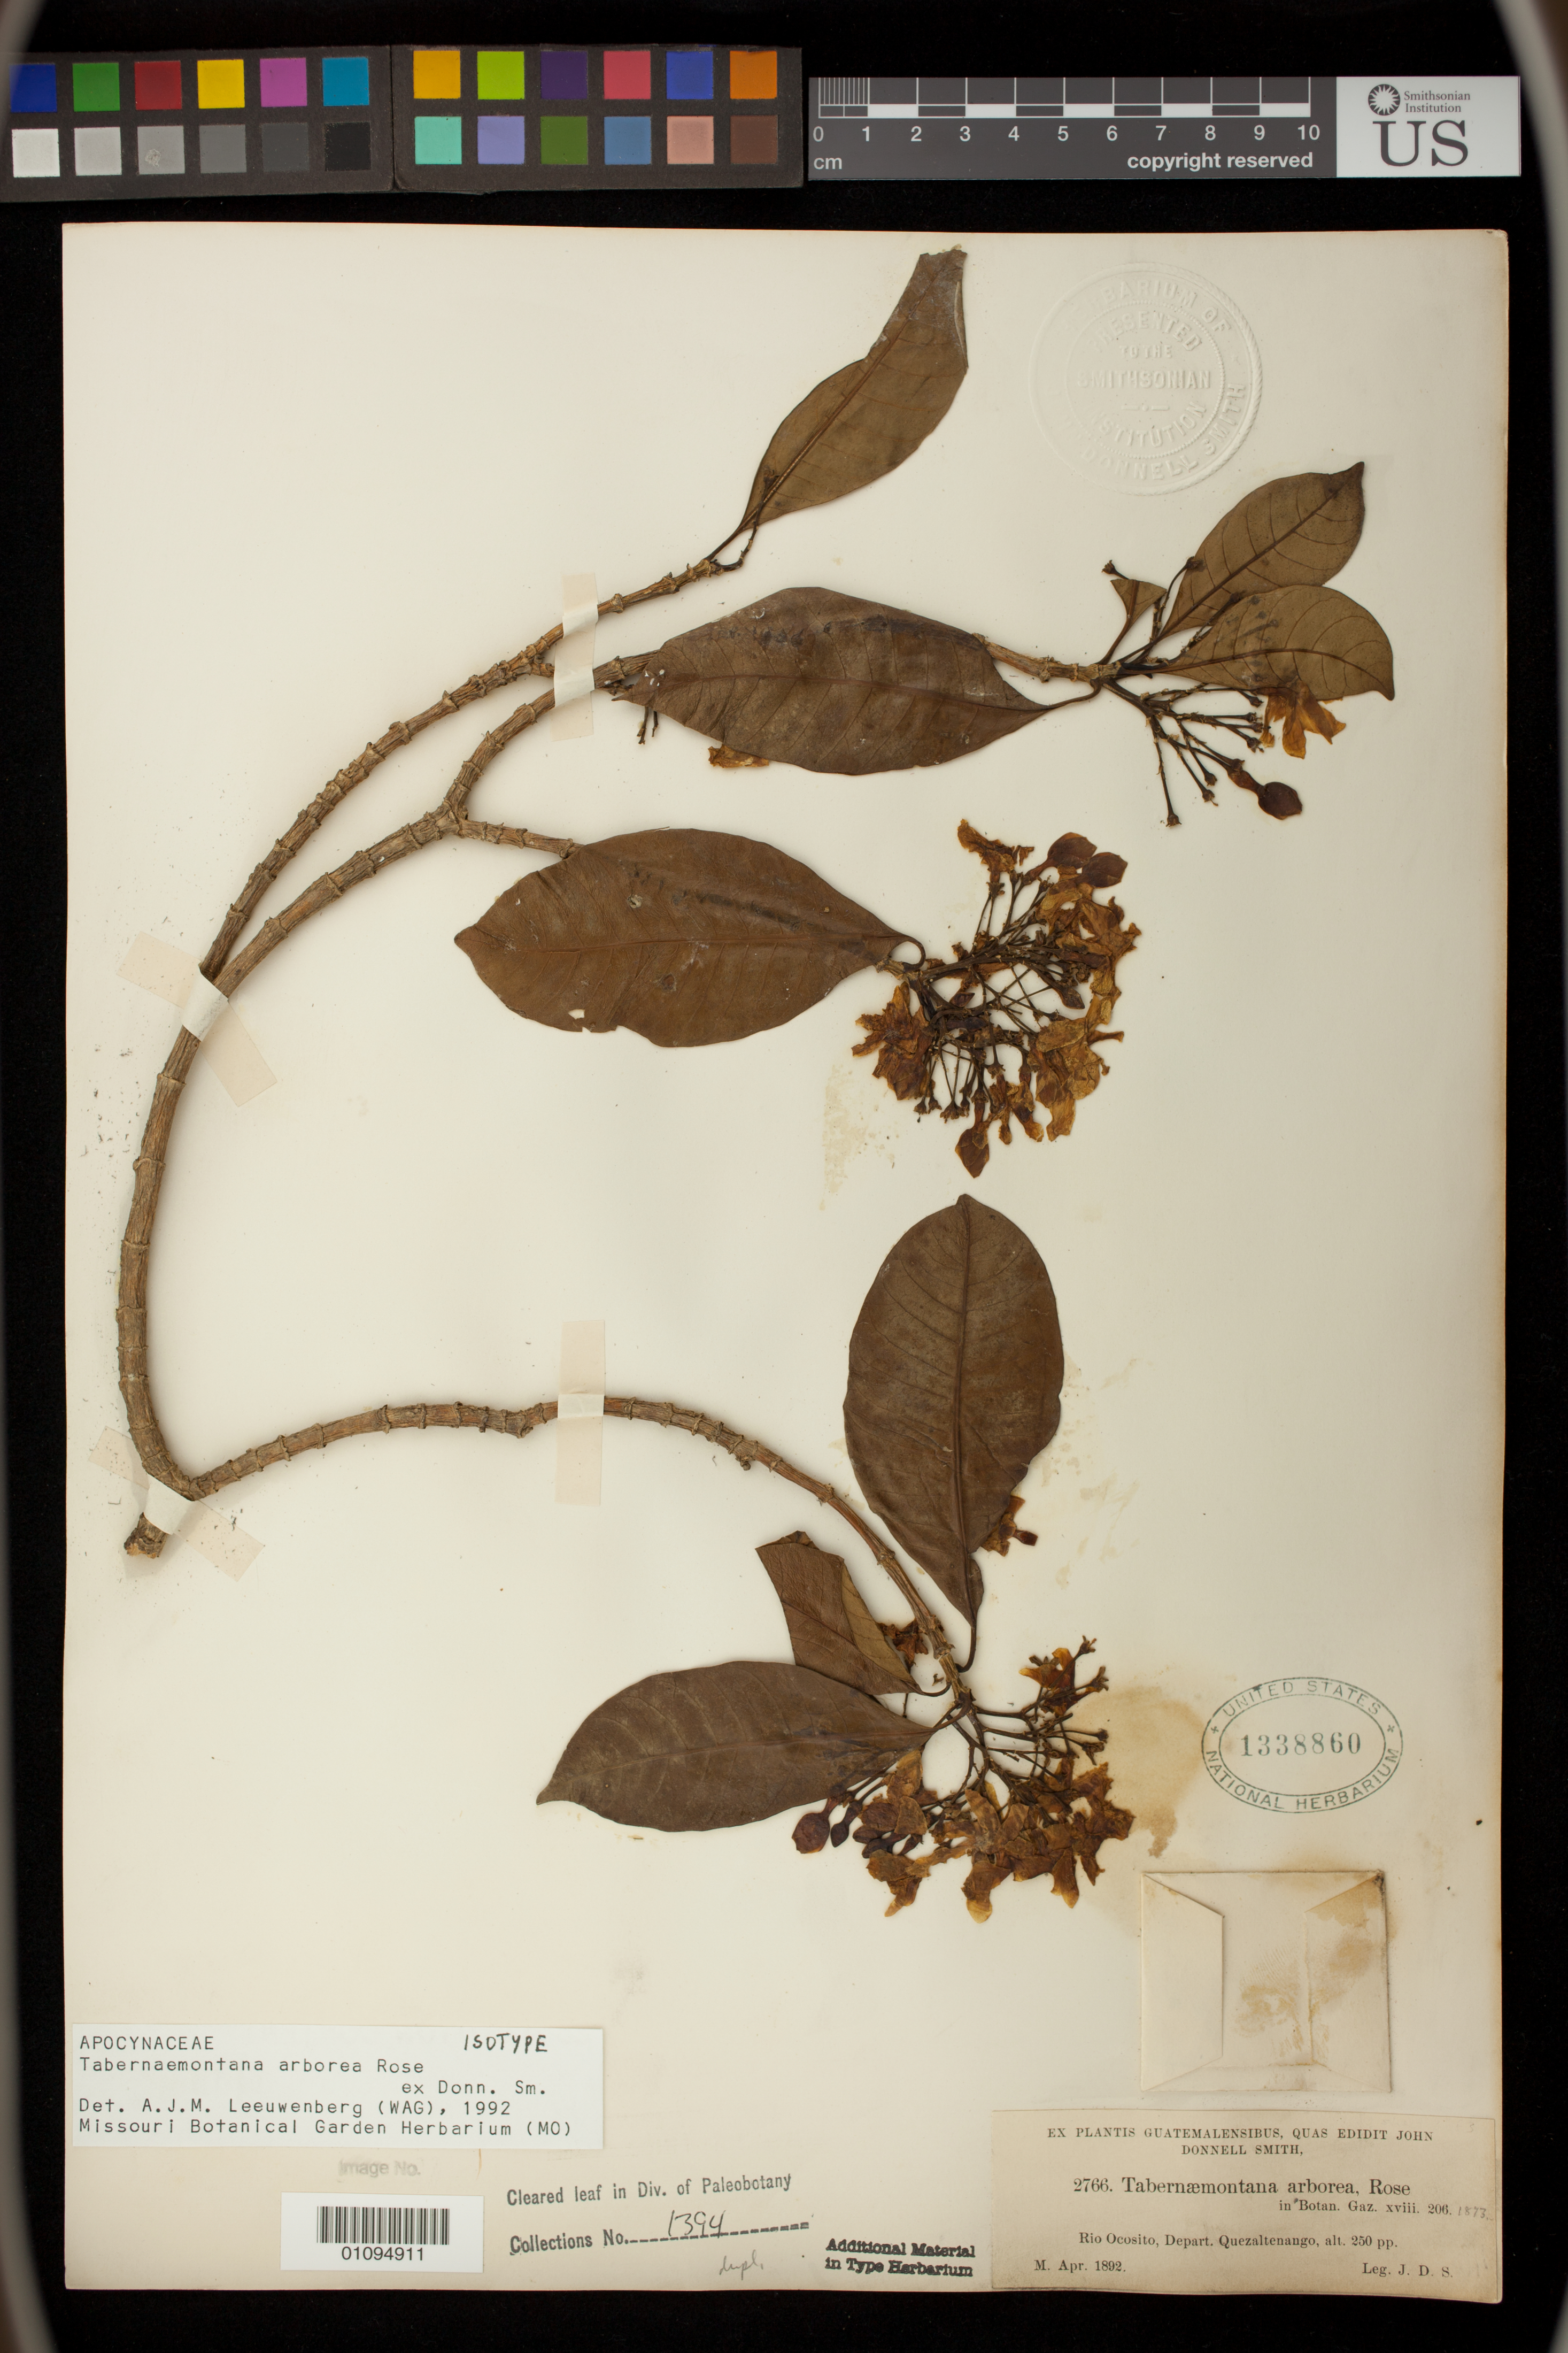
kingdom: Plantae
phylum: Tracheophyta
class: Magnoliopsida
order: Gentianales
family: Apocynaceae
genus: Tabernaemontana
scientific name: Tabernaemontana arborea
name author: Rose in Donn. Sm.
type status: Type Collection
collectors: J. Donnell Smith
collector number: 2766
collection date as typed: Apr 1892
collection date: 1892-04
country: Guatemala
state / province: Quetzaltenango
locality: Rio Ocosito.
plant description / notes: US has 4 sheets of this collection, 2 from the original US herbarium (USNH 41000, 84378) and 2 received from the John Donnell Smith herbarium (USNH 1338859, 1338860). 3 sheets are variously and confusingly annotated as "holotype" but type status of individual sheets remains uncertain.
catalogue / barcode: US 1338860